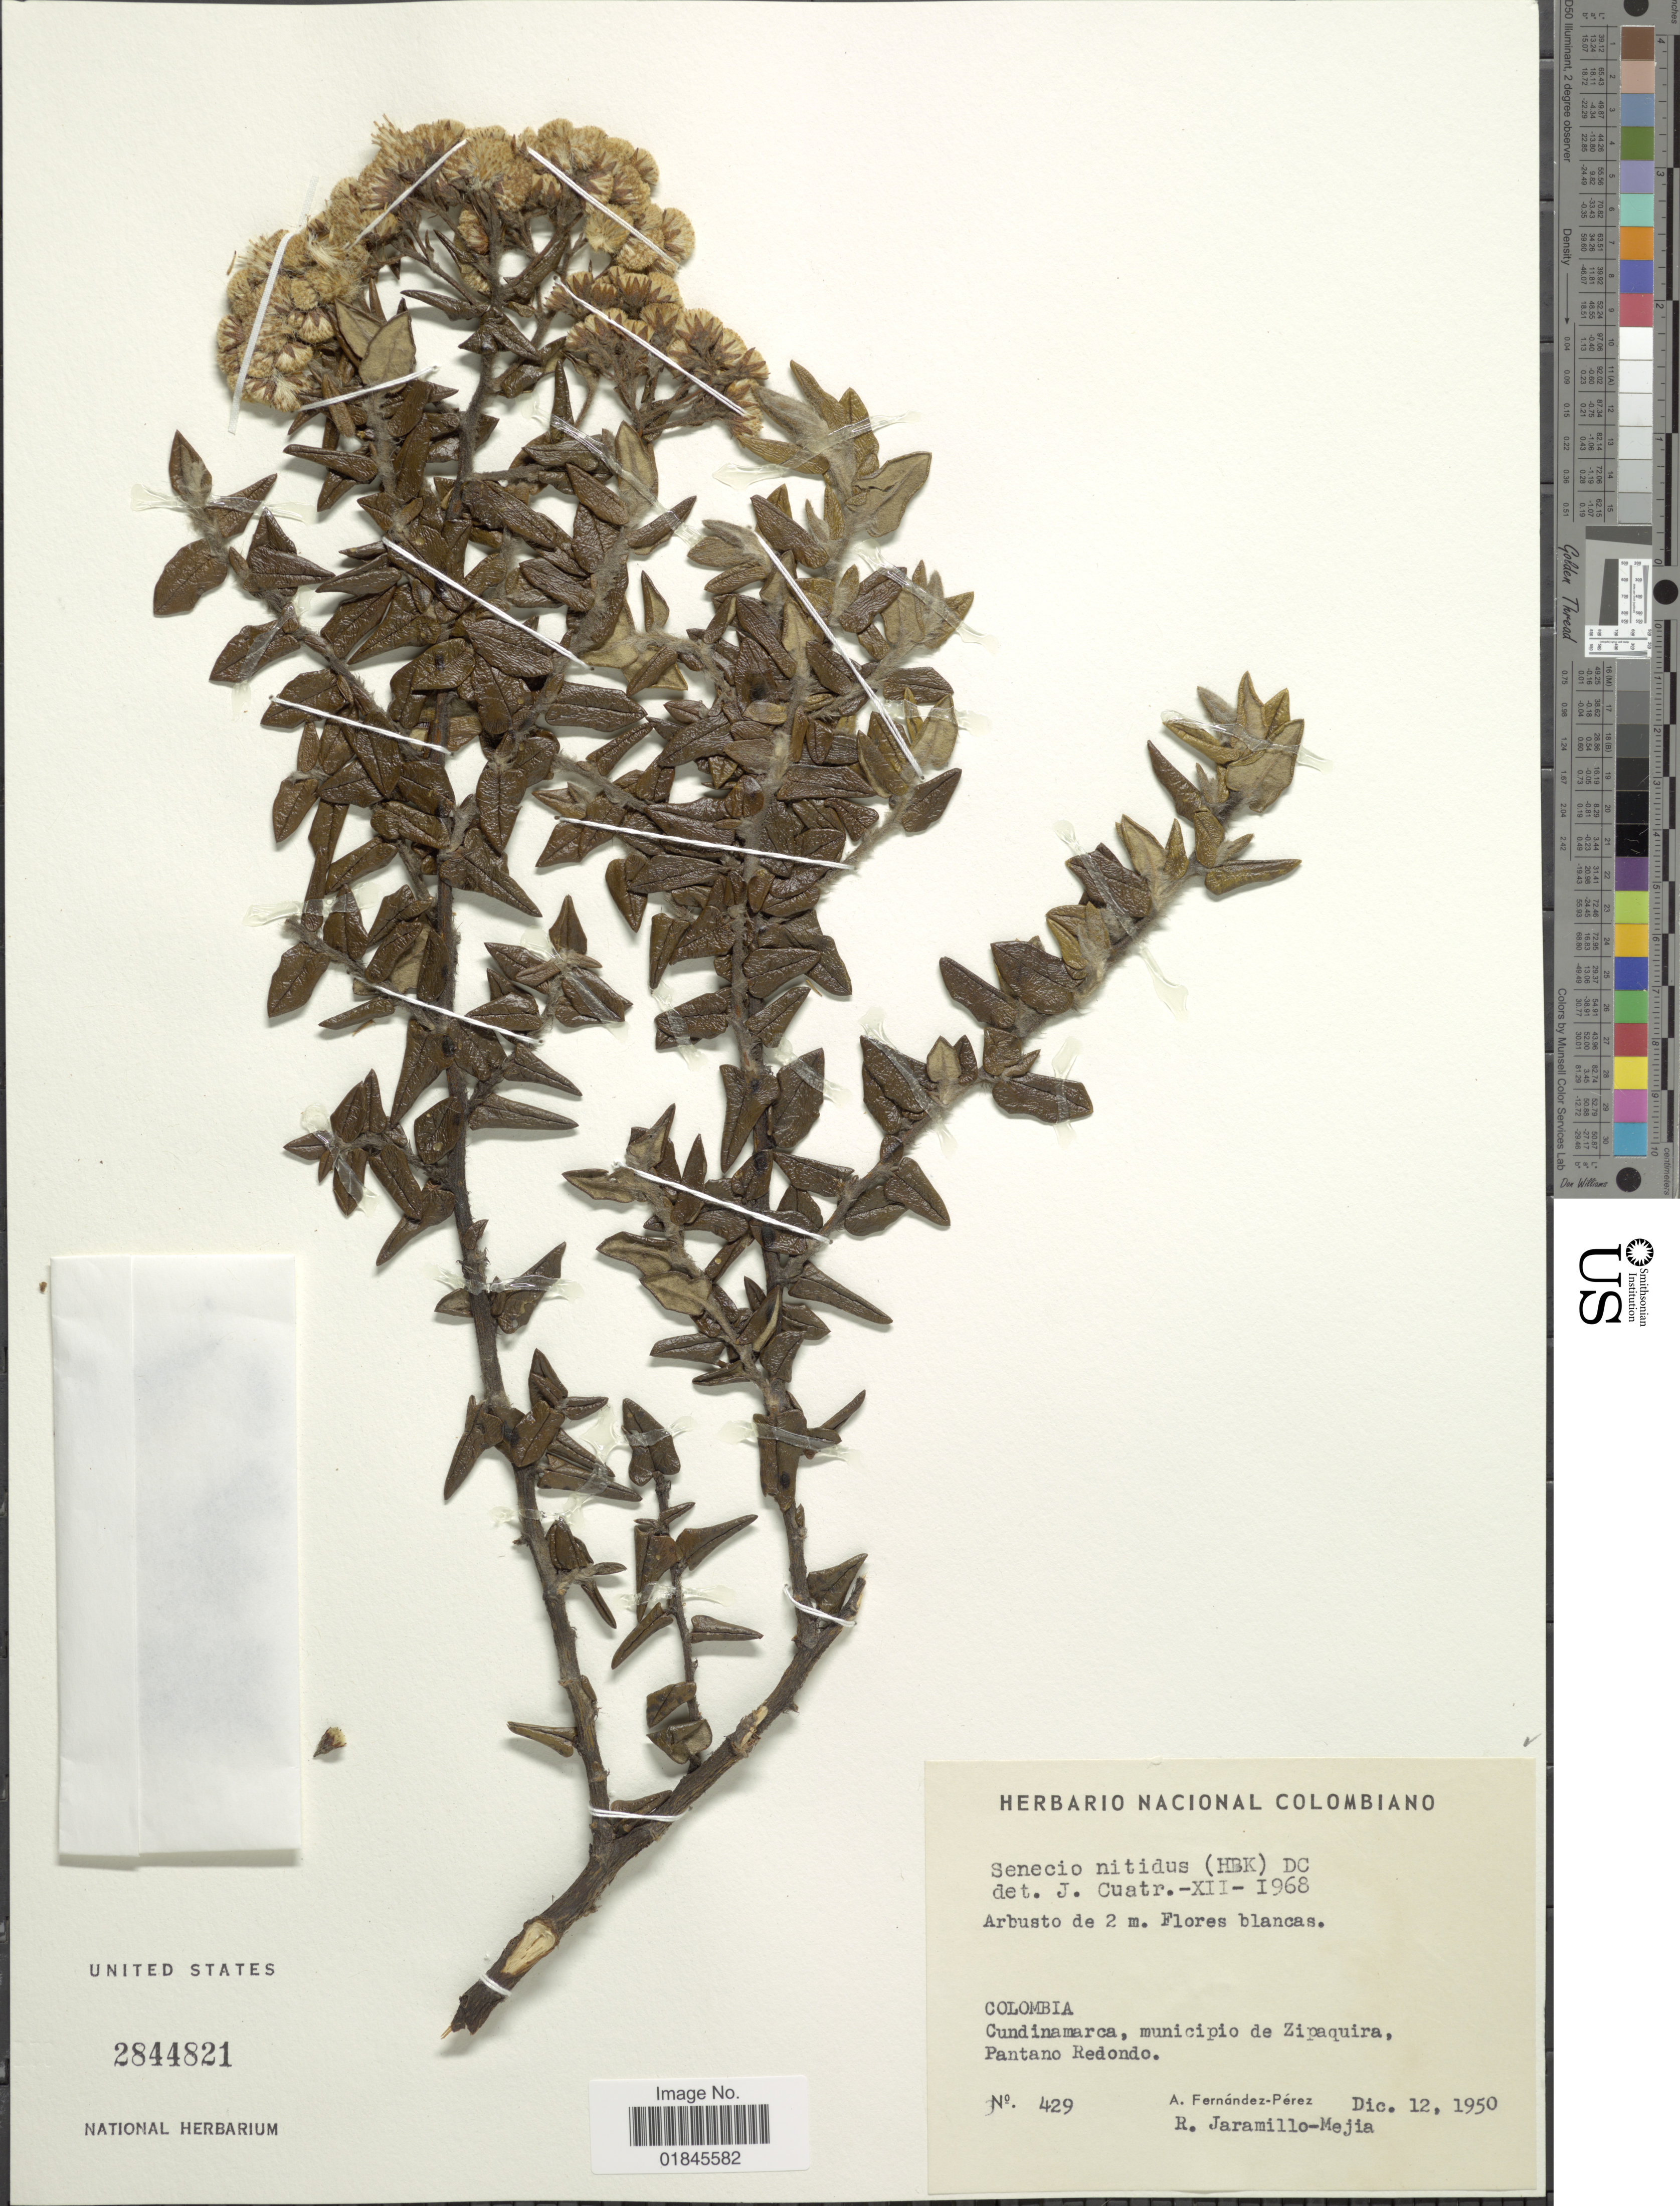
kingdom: Plantae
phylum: Tracheophyta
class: Magnoliopsida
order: Asterales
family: Asteraceae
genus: Pentacalia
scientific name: Pentacalia nitida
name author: (Kunth) Cuatrec.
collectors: A. Fernández-Pérez & R. Jaramillo M.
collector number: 429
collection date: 1950-12-12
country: Colombia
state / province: Cundinamarca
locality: Colombia. Cundinamarca, municipio de Zipaquira, Pantano Redondo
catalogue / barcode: US 2844821